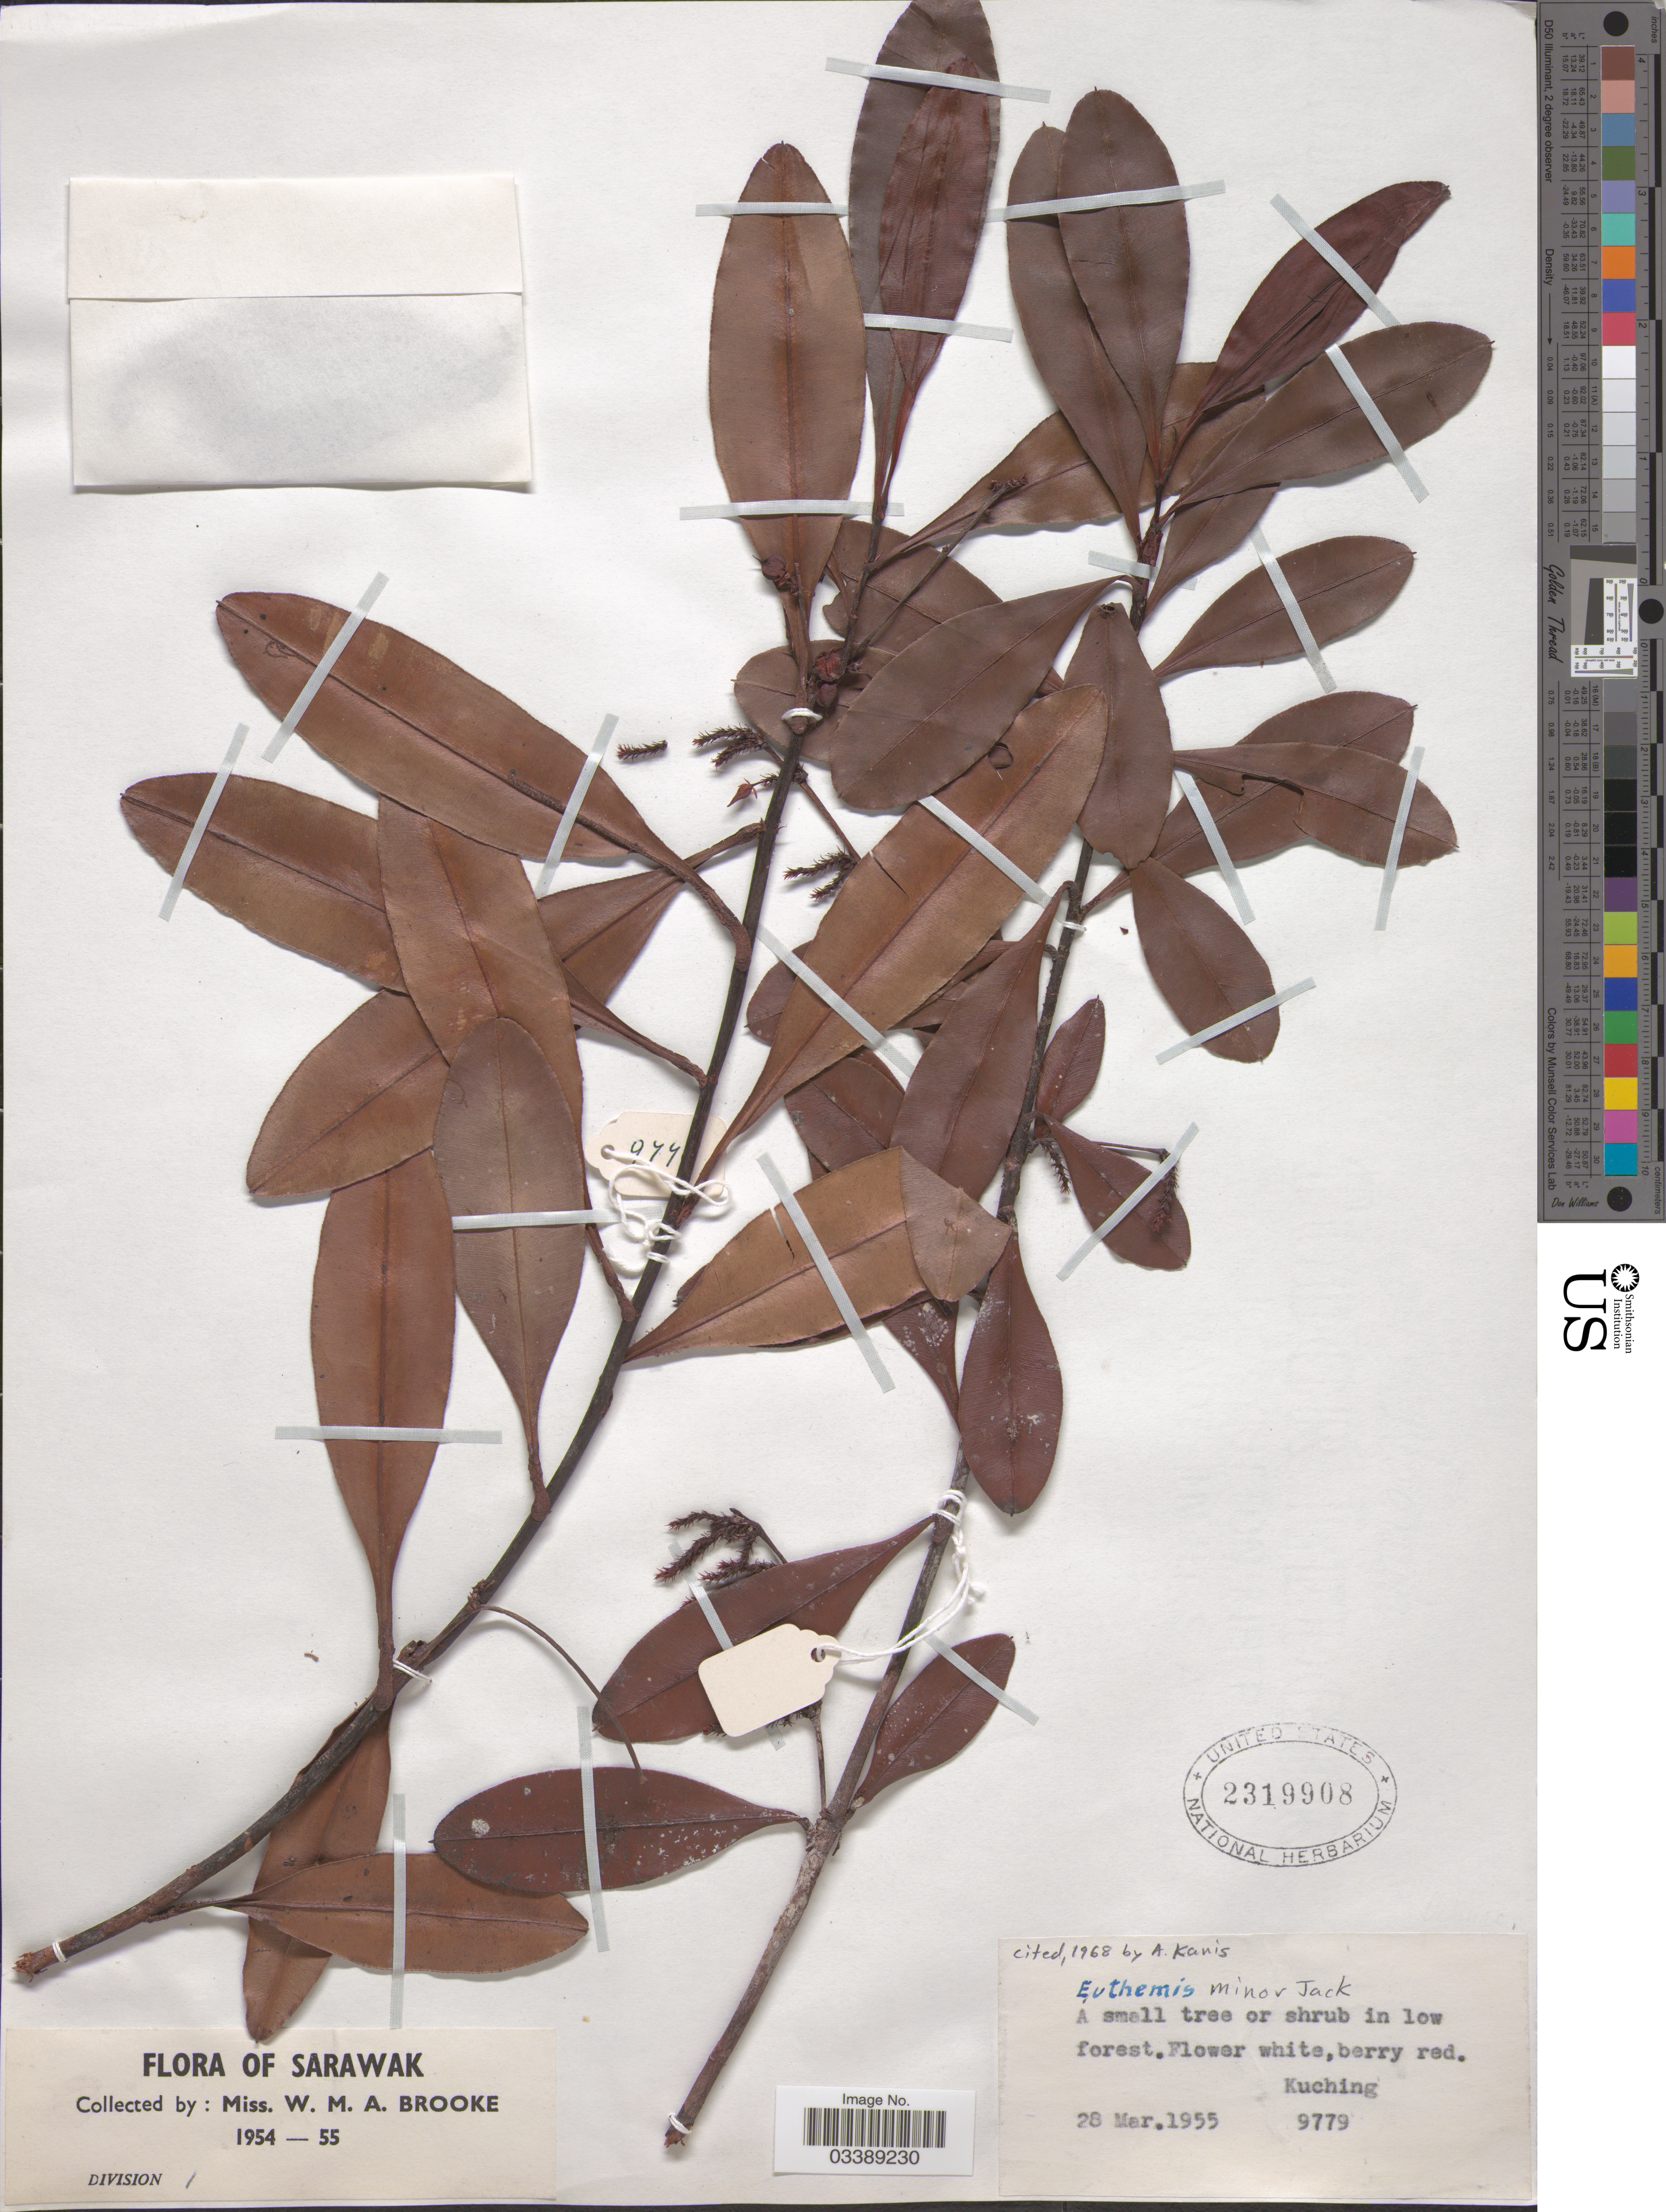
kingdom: Plantae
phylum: Tracheophyta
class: Magnoliopsida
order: Malpighiales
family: Ochnaceae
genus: Euthemis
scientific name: Euthemis minor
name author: Jack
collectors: W. Brooke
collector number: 9779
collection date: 1955-03-28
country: Malaysia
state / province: Sarawak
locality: Division 1. Kuching.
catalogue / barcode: US 2319908